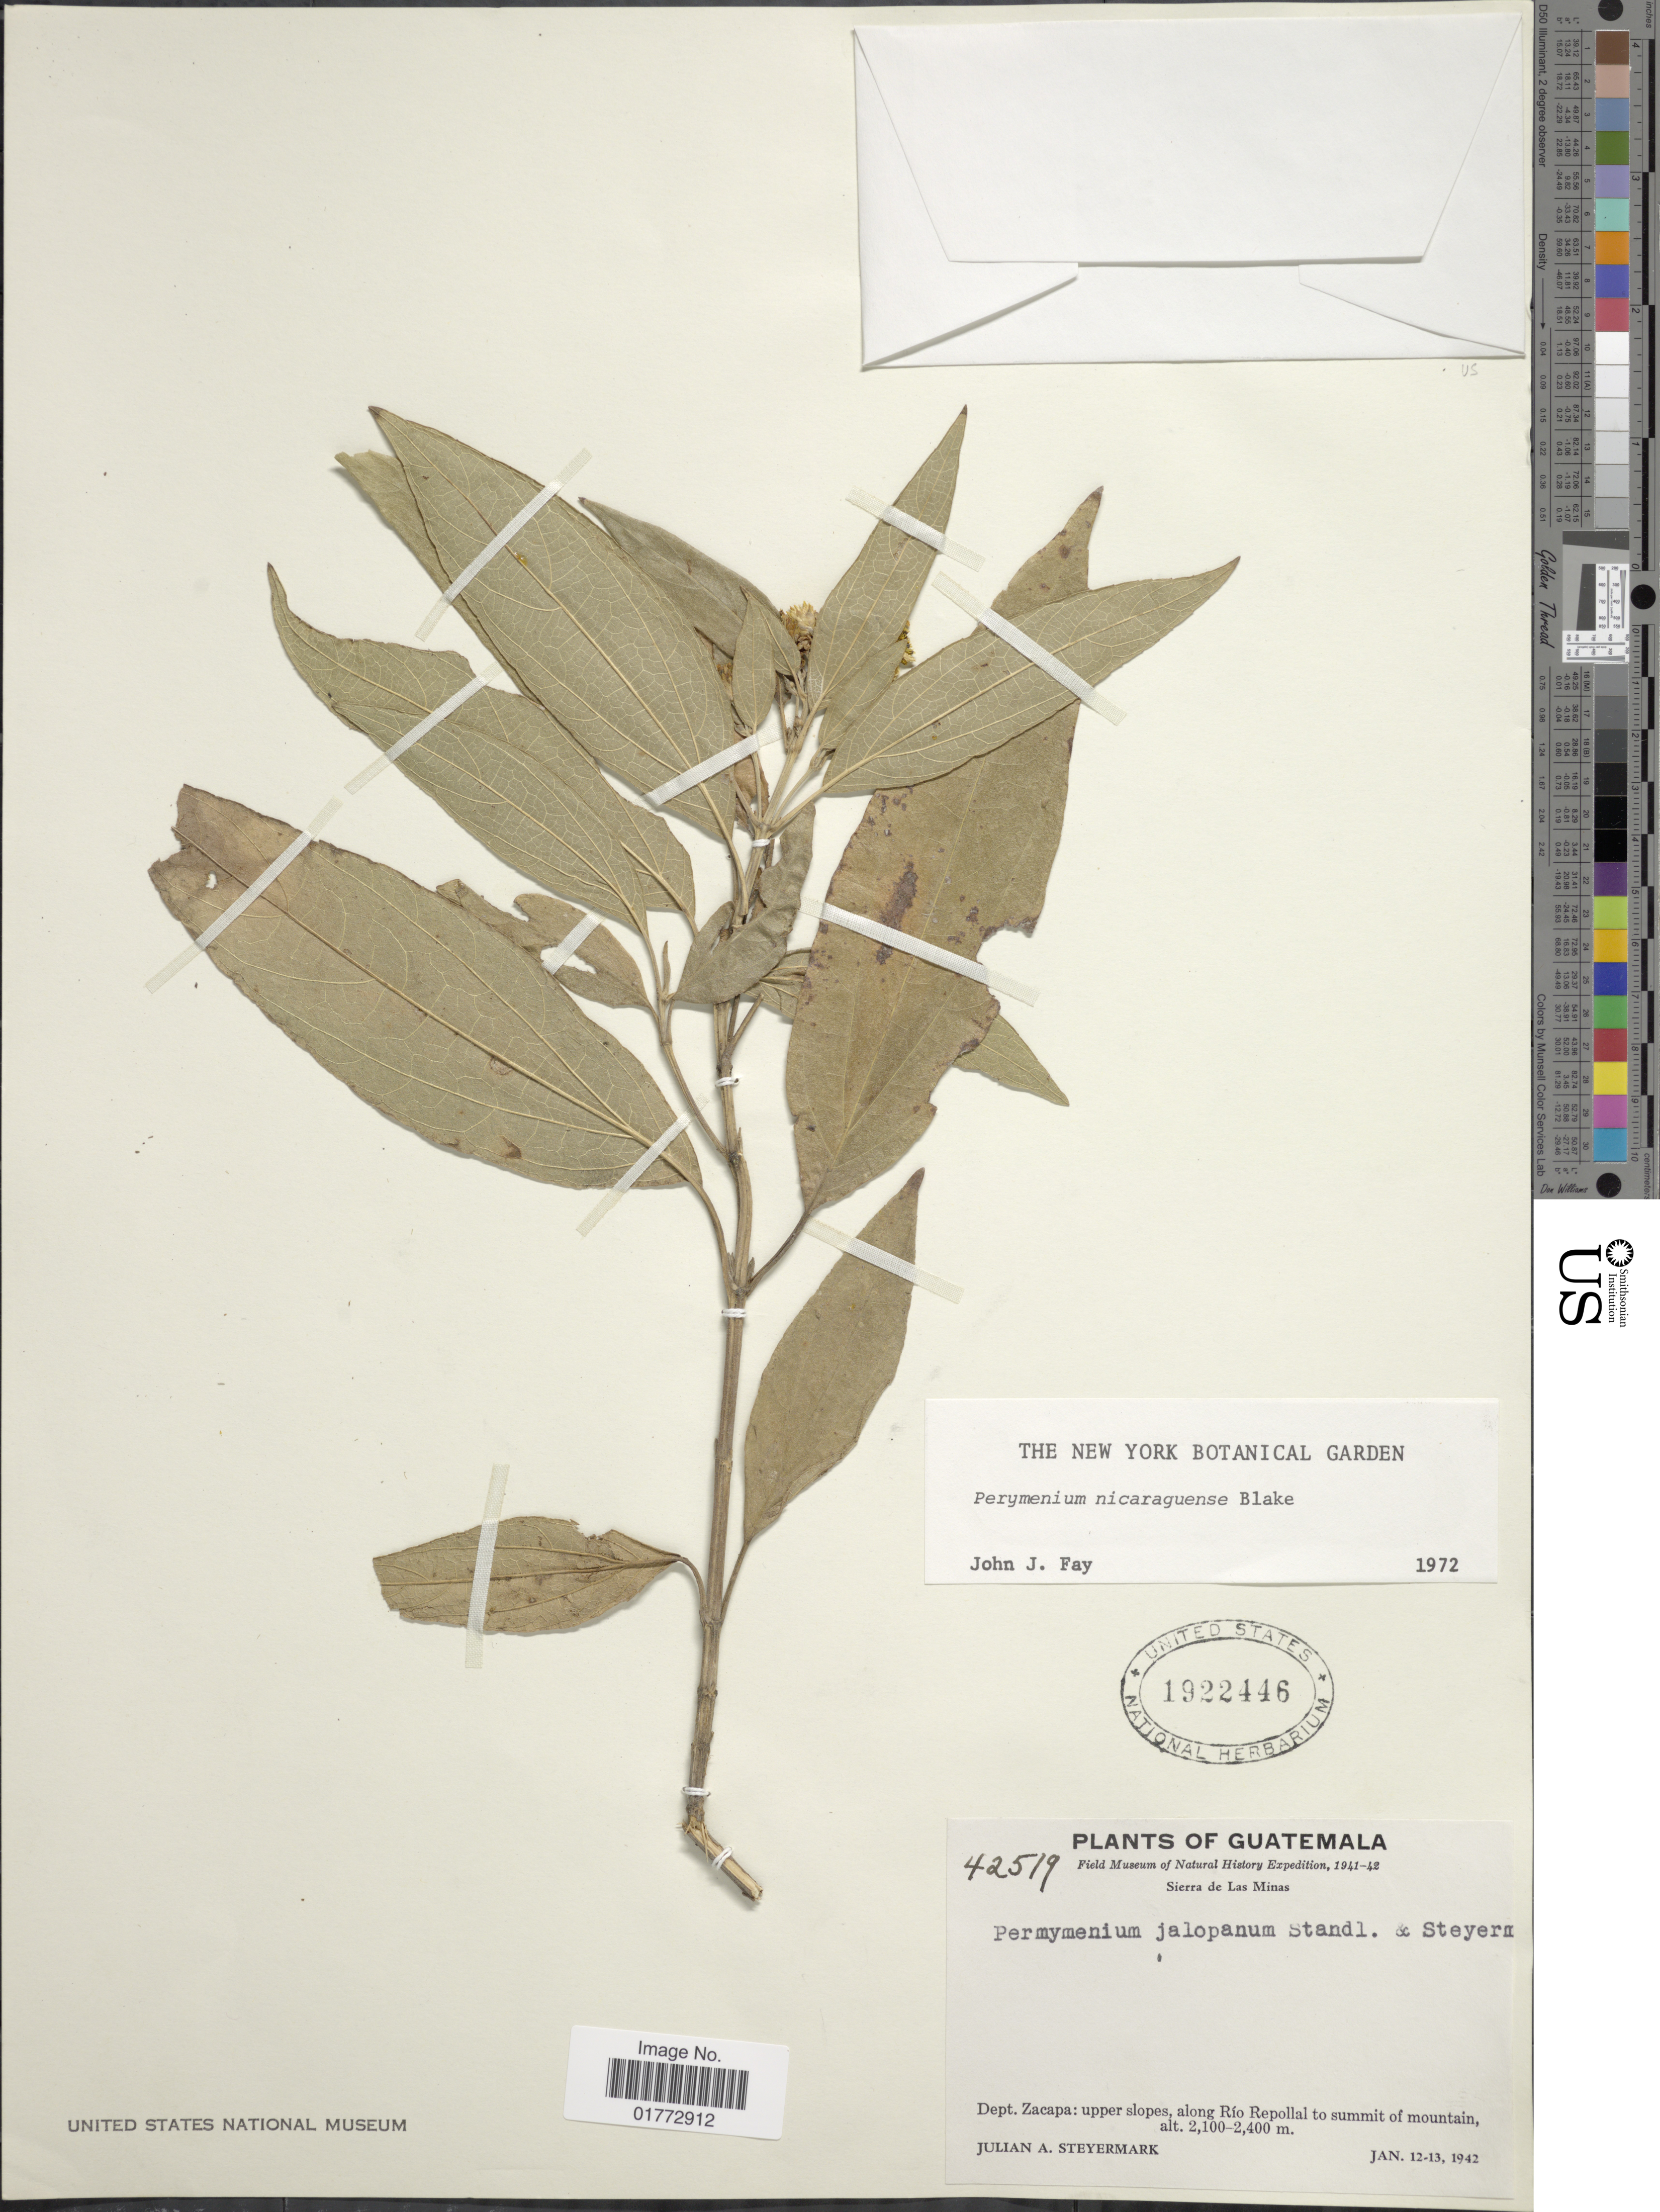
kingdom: Plantae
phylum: Tracheophyta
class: Magnoliopsida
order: Asterales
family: Asteraceae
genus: Perymenium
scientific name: Perymenium nicaraguense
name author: S.F. Blake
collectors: J. Steyermark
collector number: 42519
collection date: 1942-01-12/1942-01-13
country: Guatemala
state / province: Zacapa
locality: Upper slopes, along Rio Repollal to summit of mountain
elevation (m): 2100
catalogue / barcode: US 1922446